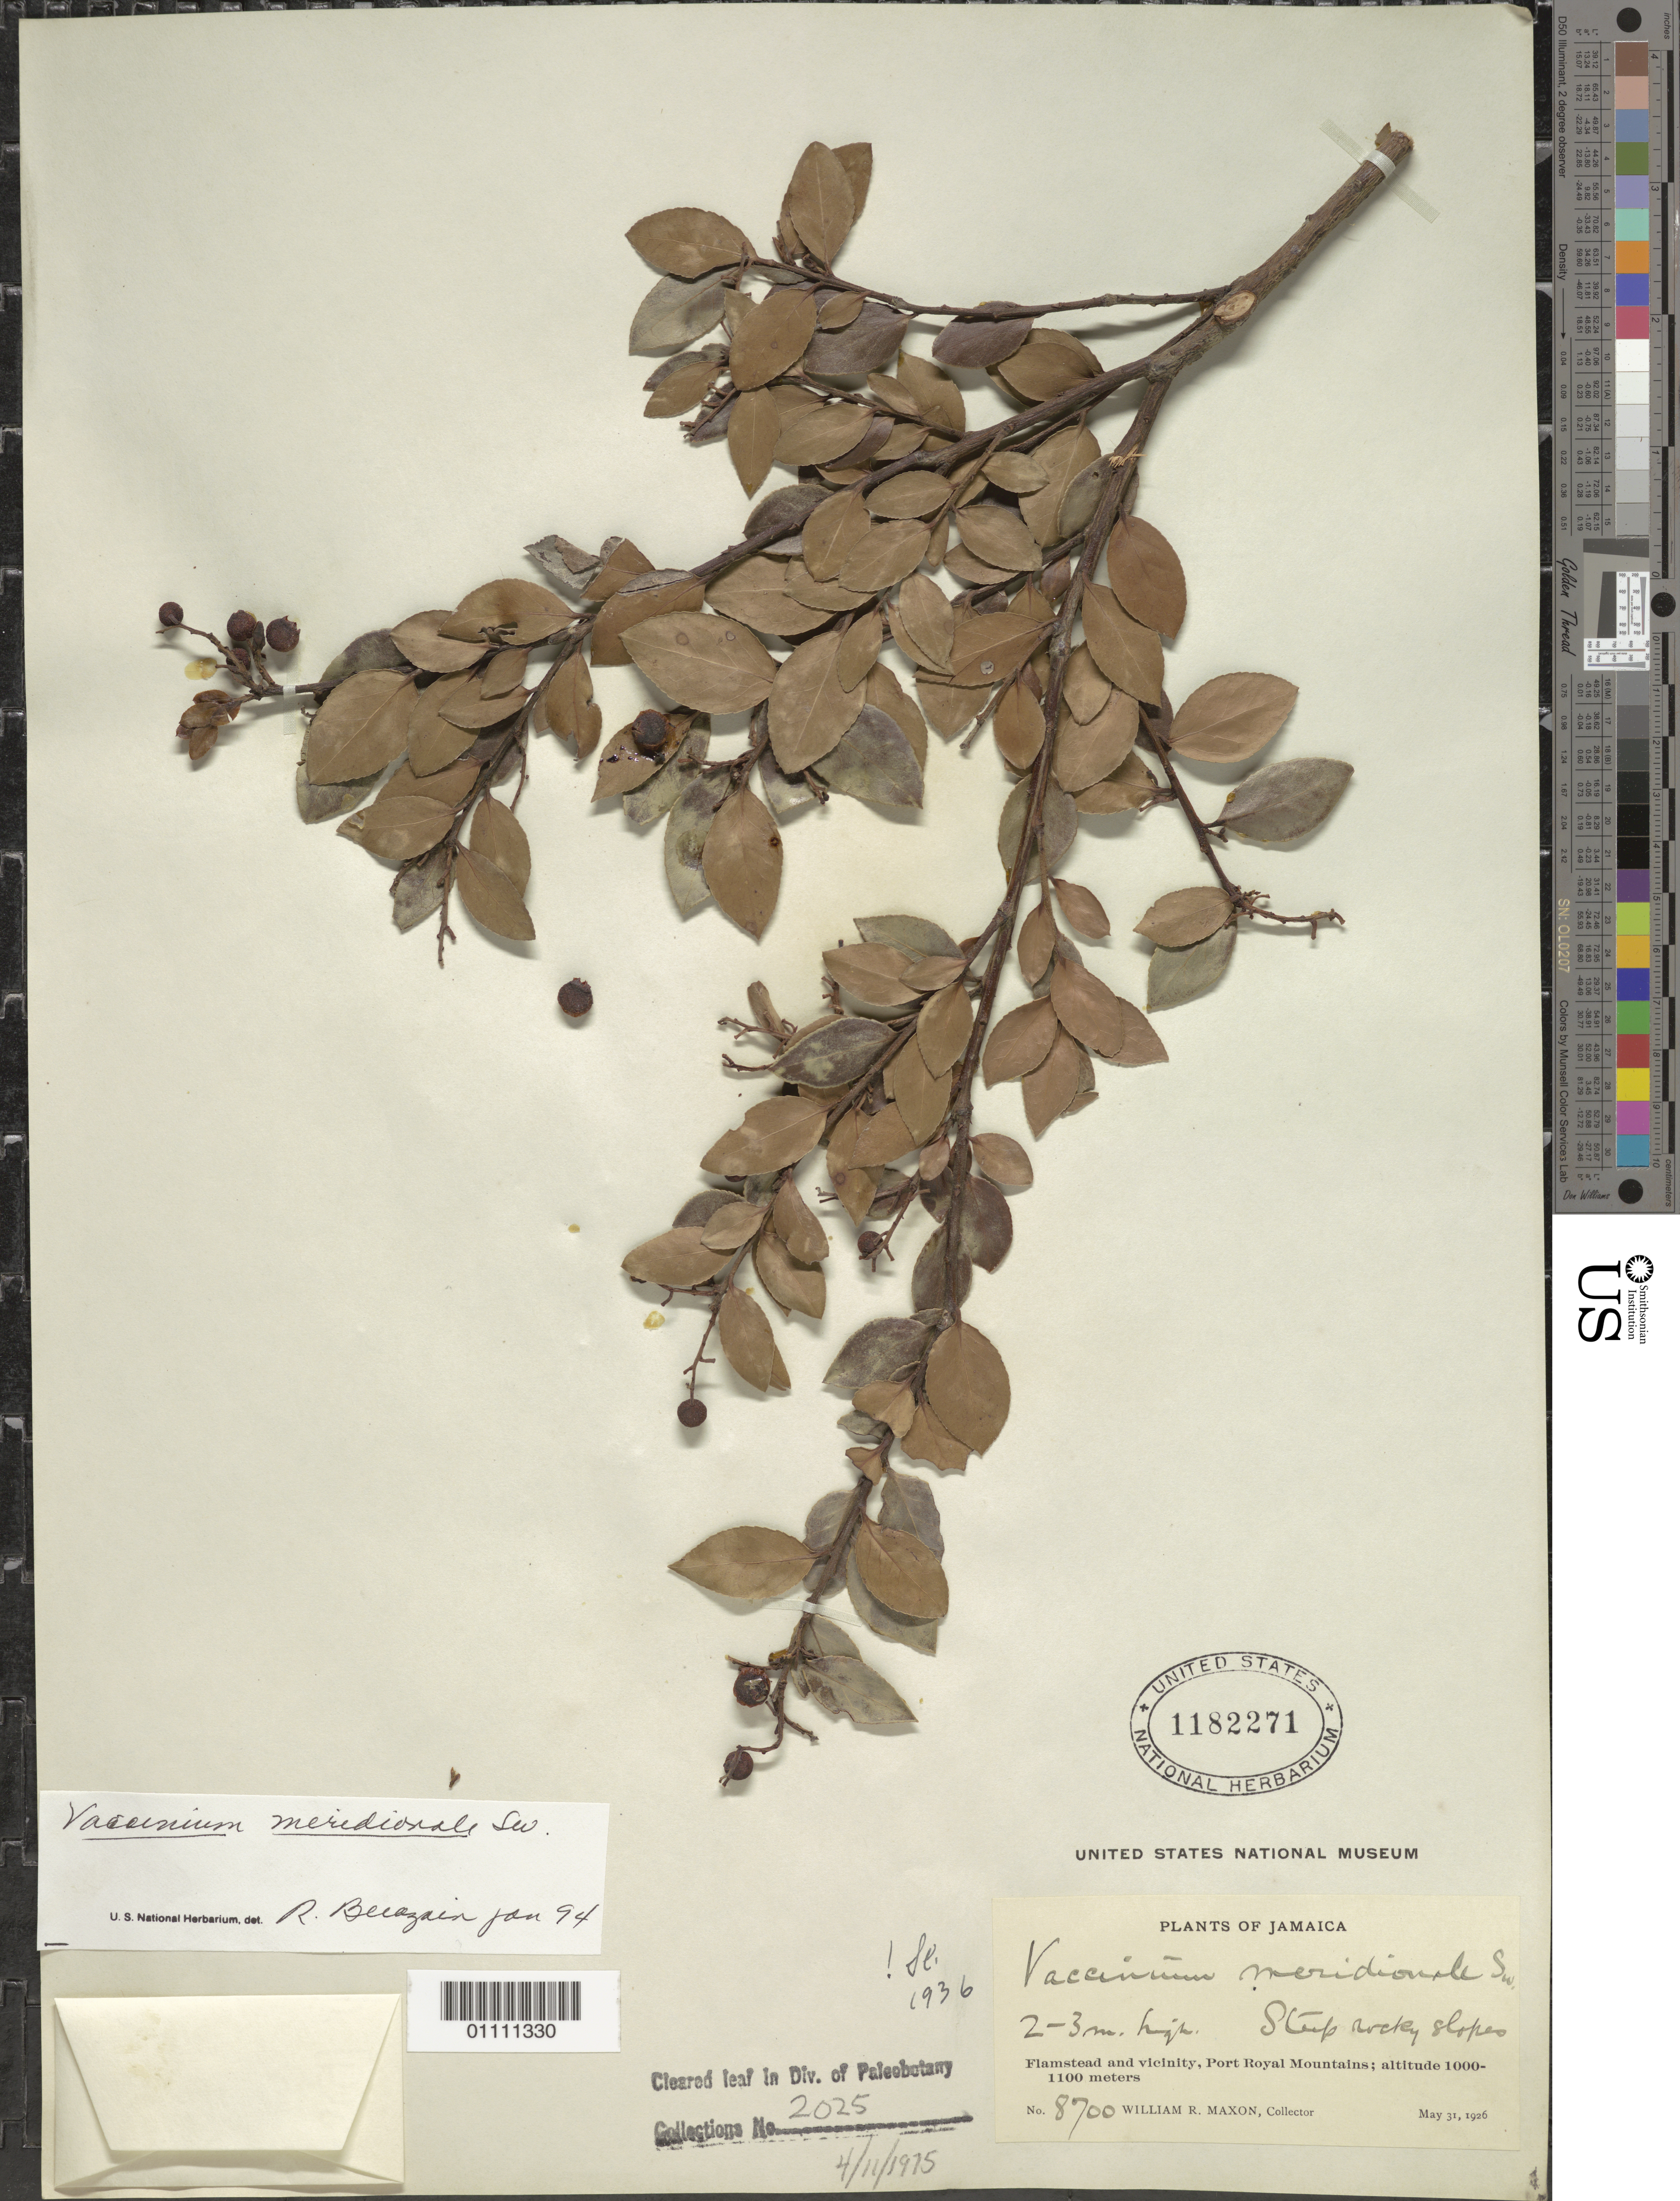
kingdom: Plantae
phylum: Tracheophyta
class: Magnoliopsida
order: Ericales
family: Ericaceae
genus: Vaccinium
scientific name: Vaccinium meridionale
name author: Sw.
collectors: W. R. Maxon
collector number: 8700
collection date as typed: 31 May 1926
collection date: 1926-05-31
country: Jamaica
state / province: Saint Andrew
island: Jamaica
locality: Flamstead and vicinity, Port Royal Mountains. Steep rocky slopes.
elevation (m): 1000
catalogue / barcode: US 1182271